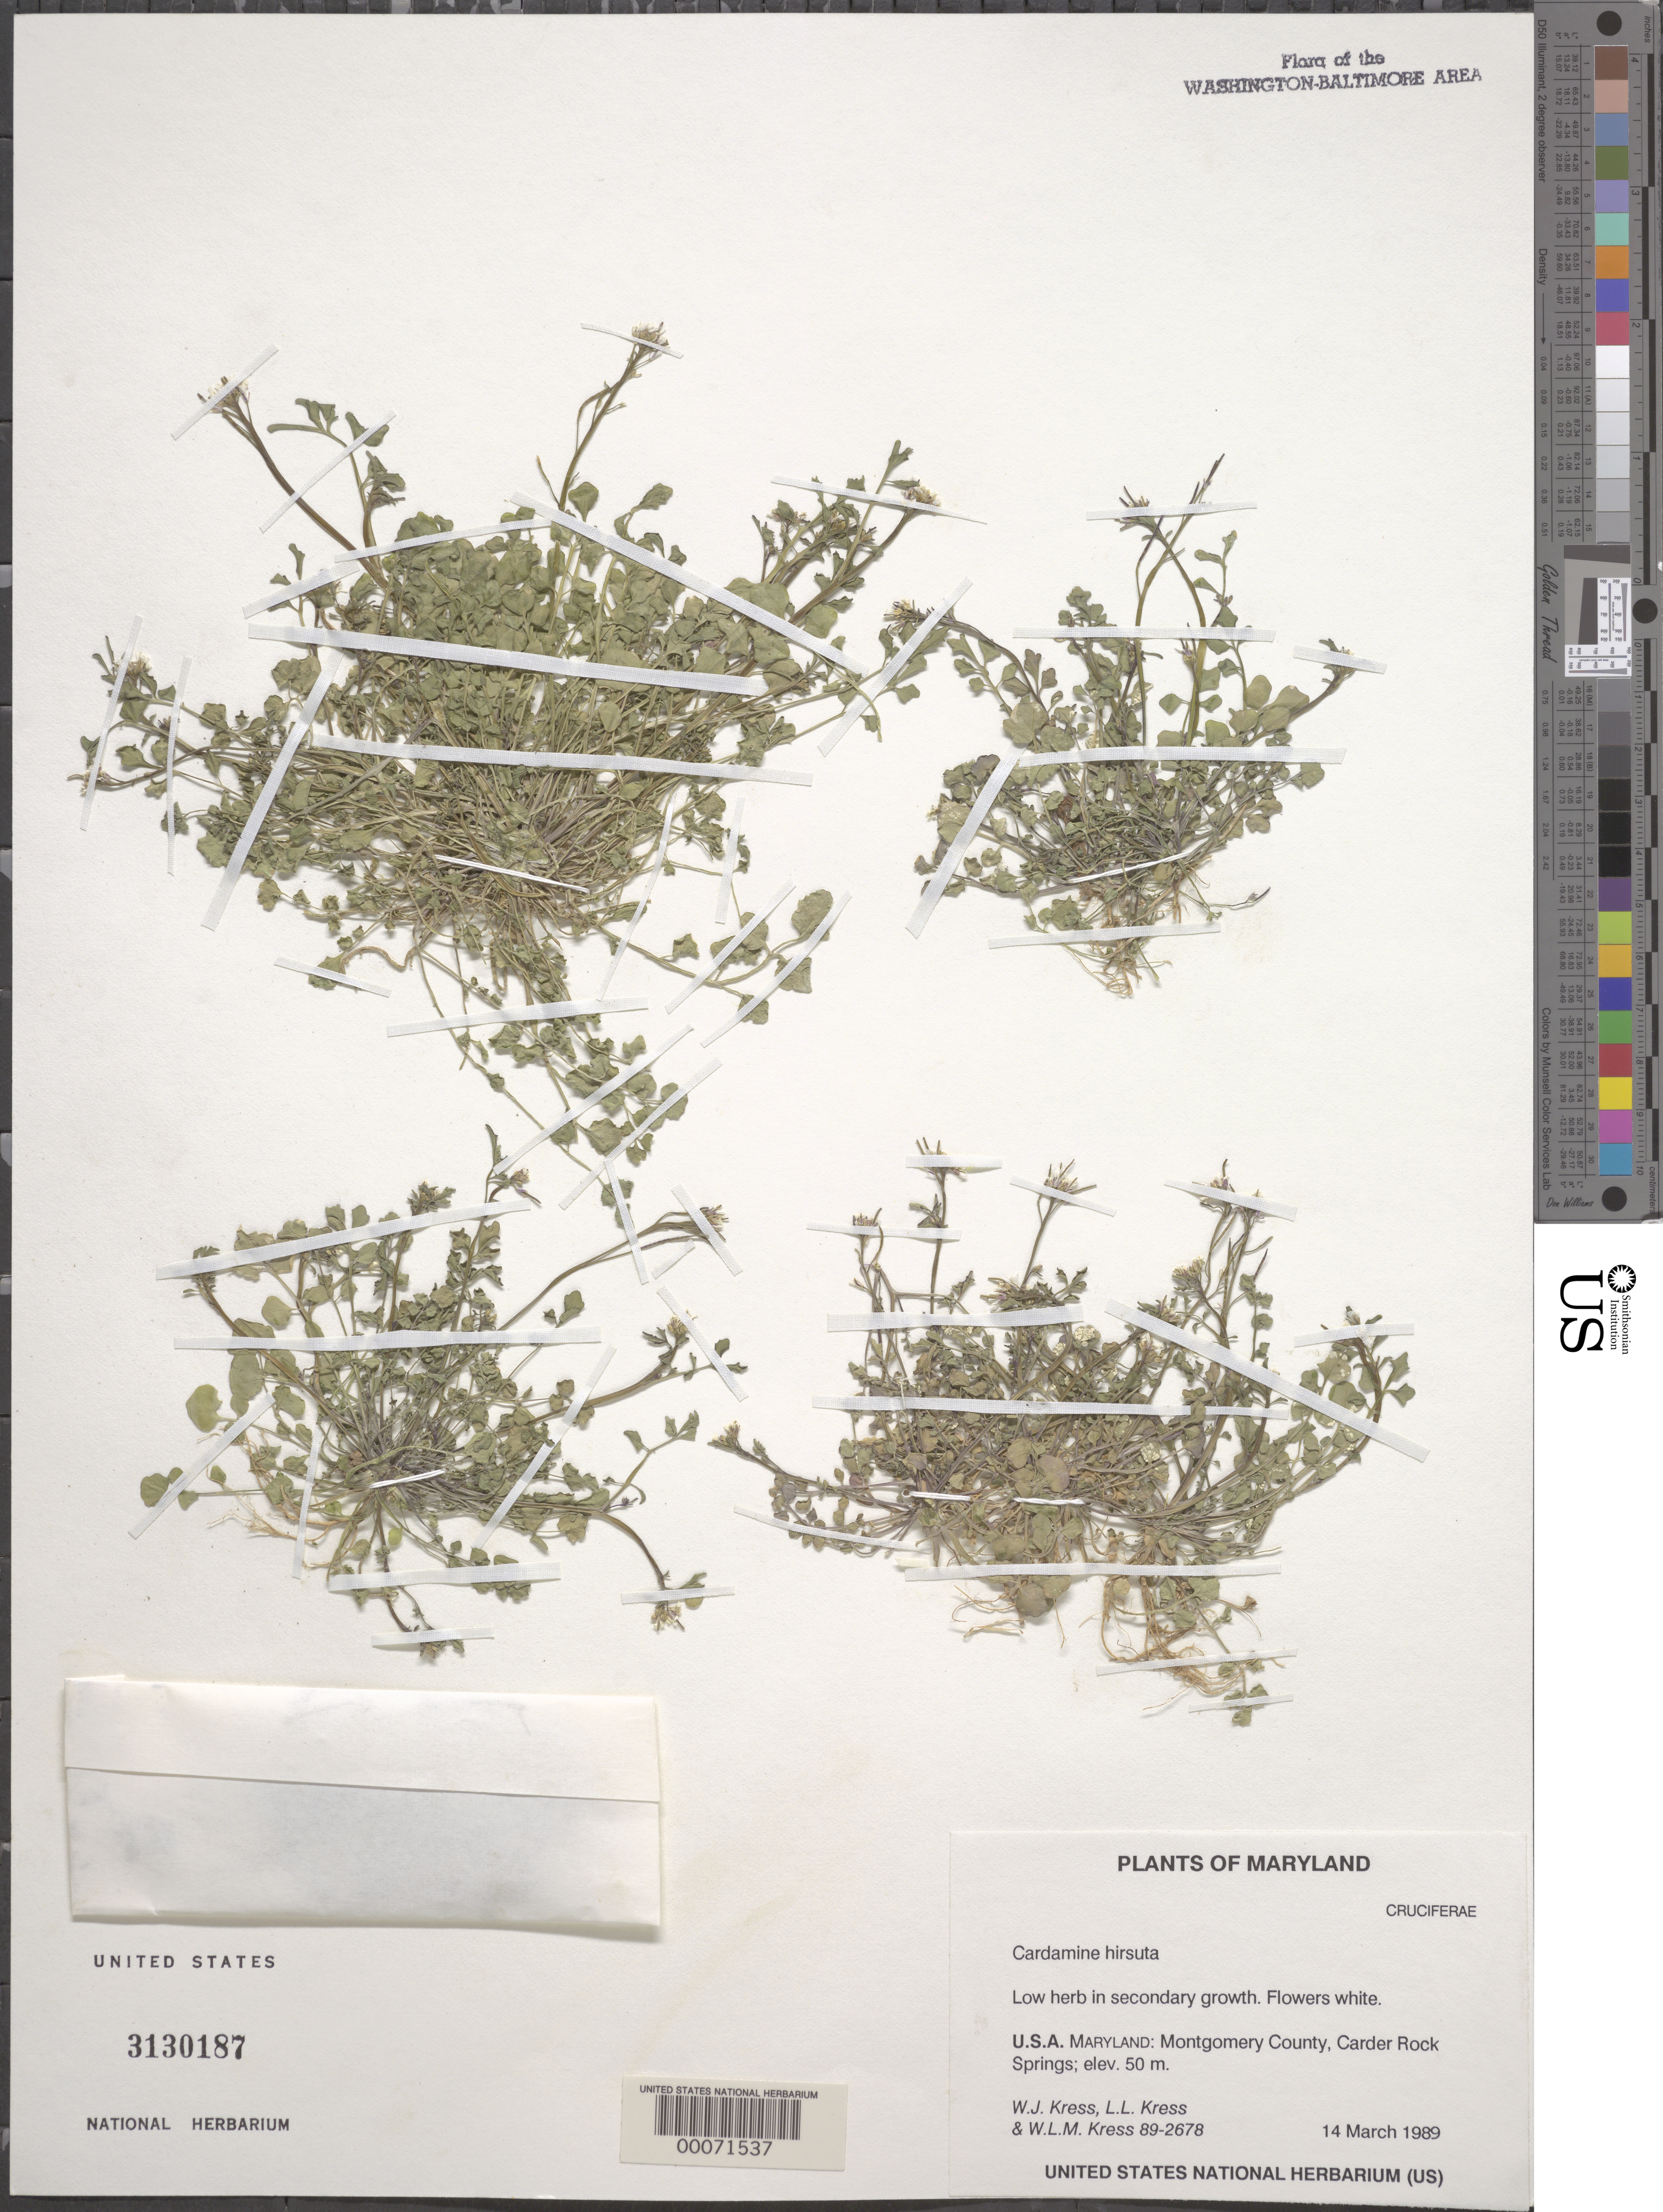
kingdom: Plantae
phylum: Tracheophyta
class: Magnoliopsida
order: Brassicales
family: Brassicaceae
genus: Cardamine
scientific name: Cardamine hirsuta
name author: L.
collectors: W. J. Kress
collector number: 89-2678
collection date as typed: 14 Mar 1989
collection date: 1989-03-14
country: United States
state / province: Maryland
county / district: Montgomery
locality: Carder Rock Springs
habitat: In secondary growth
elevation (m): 50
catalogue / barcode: US 3130187